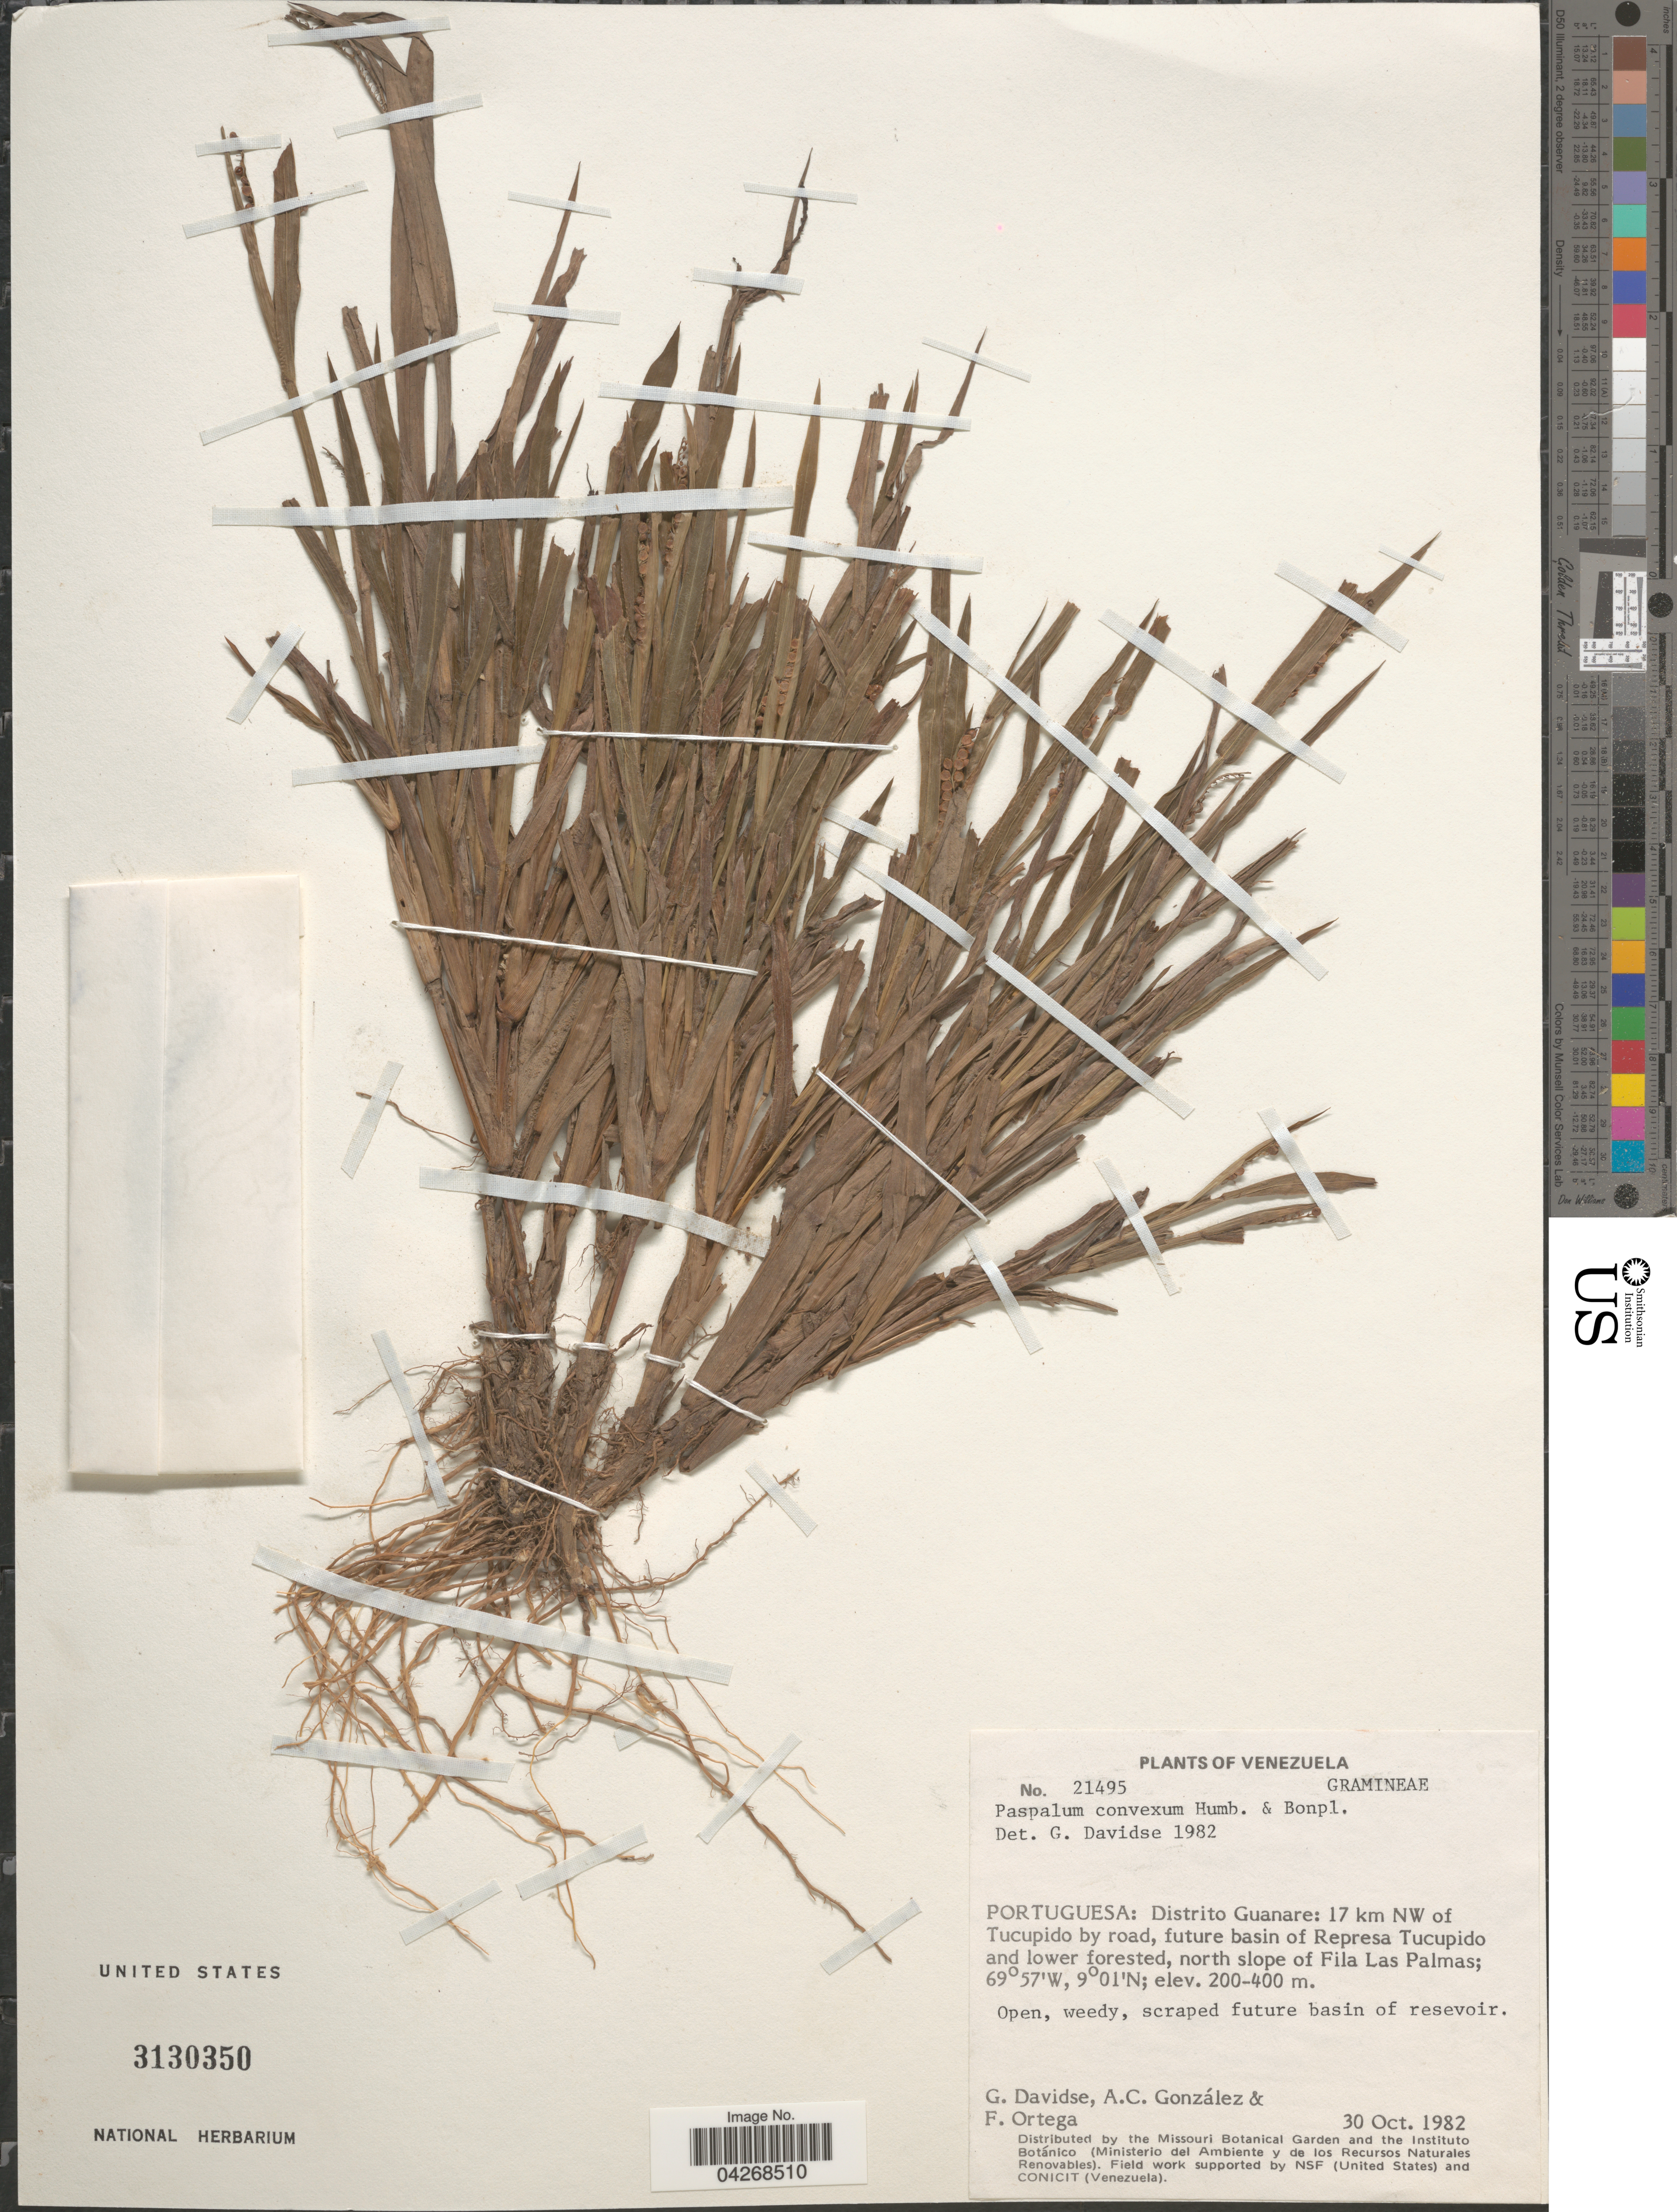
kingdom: Plantae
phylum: Tracheophyta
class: Liliopsida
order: Poales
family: Poaceae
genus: Paspalum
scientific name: Paspalum convexum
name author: Humb. & Bonpl. ex Flüggé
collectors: G. Davidse, A. C. González & F. J. Ortega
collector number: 21495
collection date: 1982-10-30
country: Venezuela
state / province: Portuguesa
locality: Distrito Guanare: 17 km NW of Tucupido by road, future basin of Represa Tucupido and lower forested, north slope of Fila Las Palmas; Open, weedy, scraped future basin of reservoir.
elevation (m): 200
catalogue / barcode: US 3130350